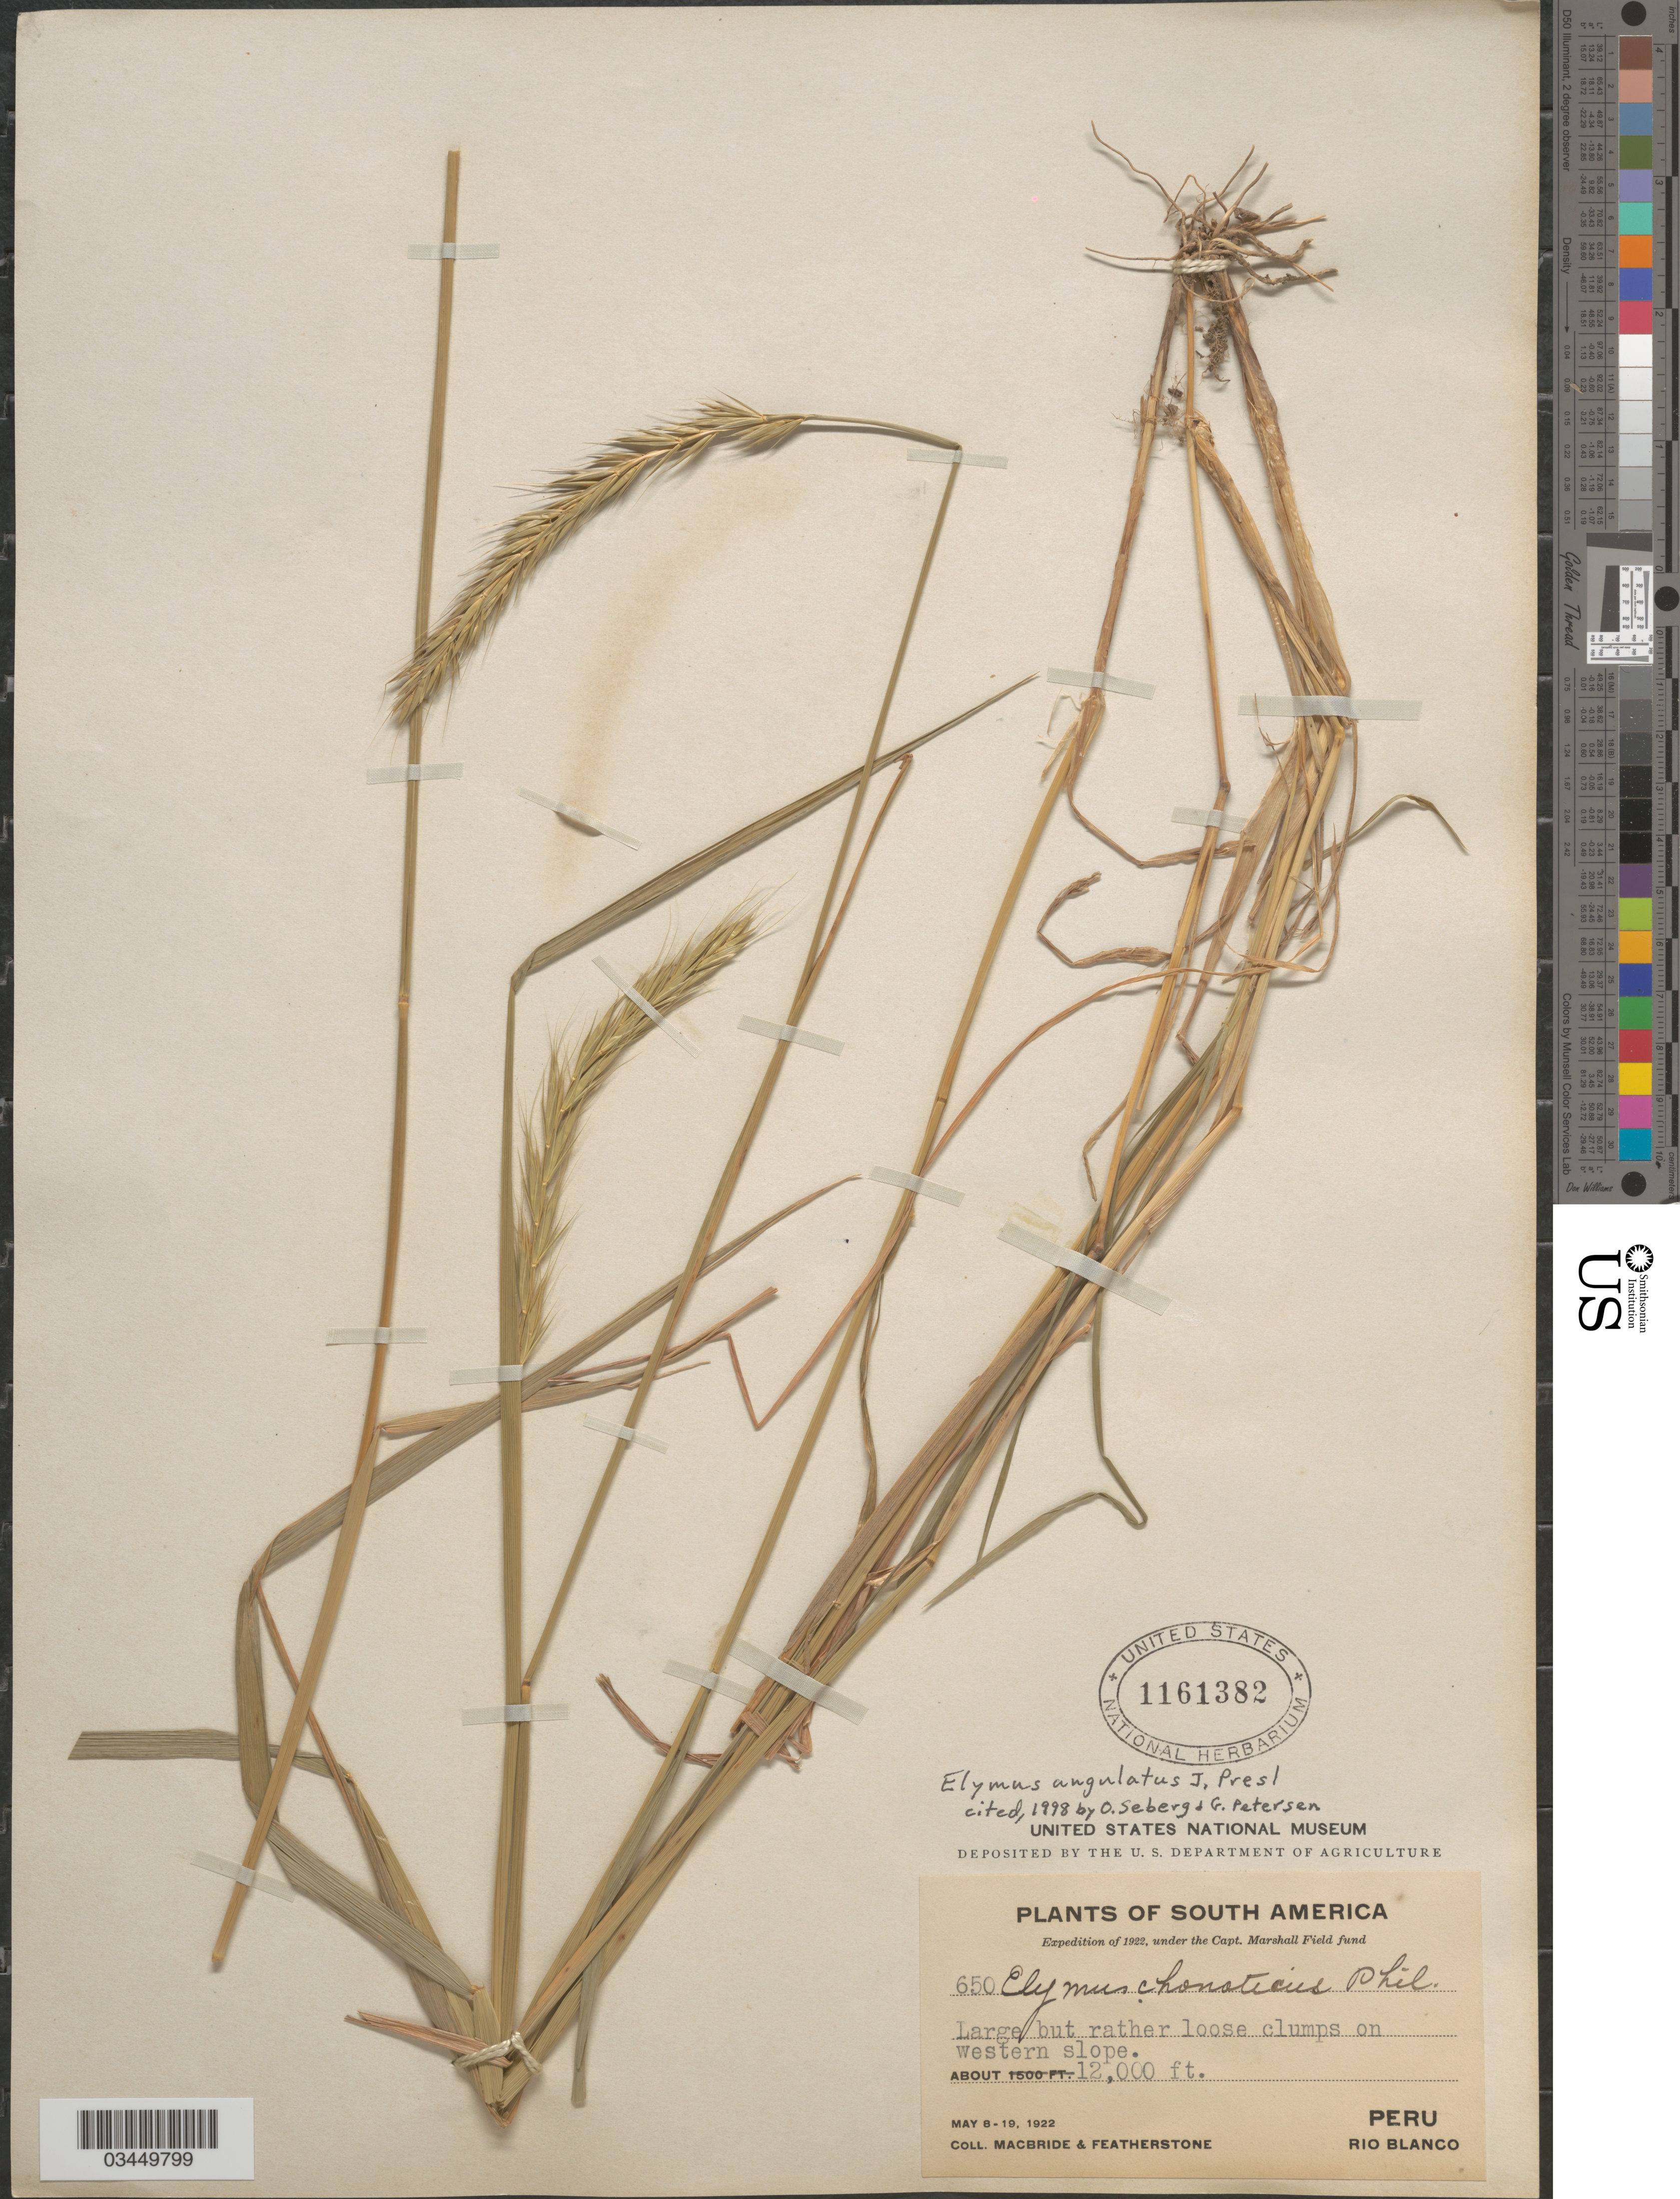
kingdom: Plantae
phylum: Tracheophyta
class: Liliopsida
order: Poales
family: Poaceae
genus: Elymus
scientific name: Elymus angulatus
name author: J. Presl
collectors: Macbride, -- & -. Featherstone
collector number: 650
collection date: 1922-05-08/1922-05-19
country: Peru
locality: Expedition of 1922, under the Capt. Marshall Field fund. On western slope. Rio Blanco.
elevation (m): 3658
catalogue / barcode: US 1161382